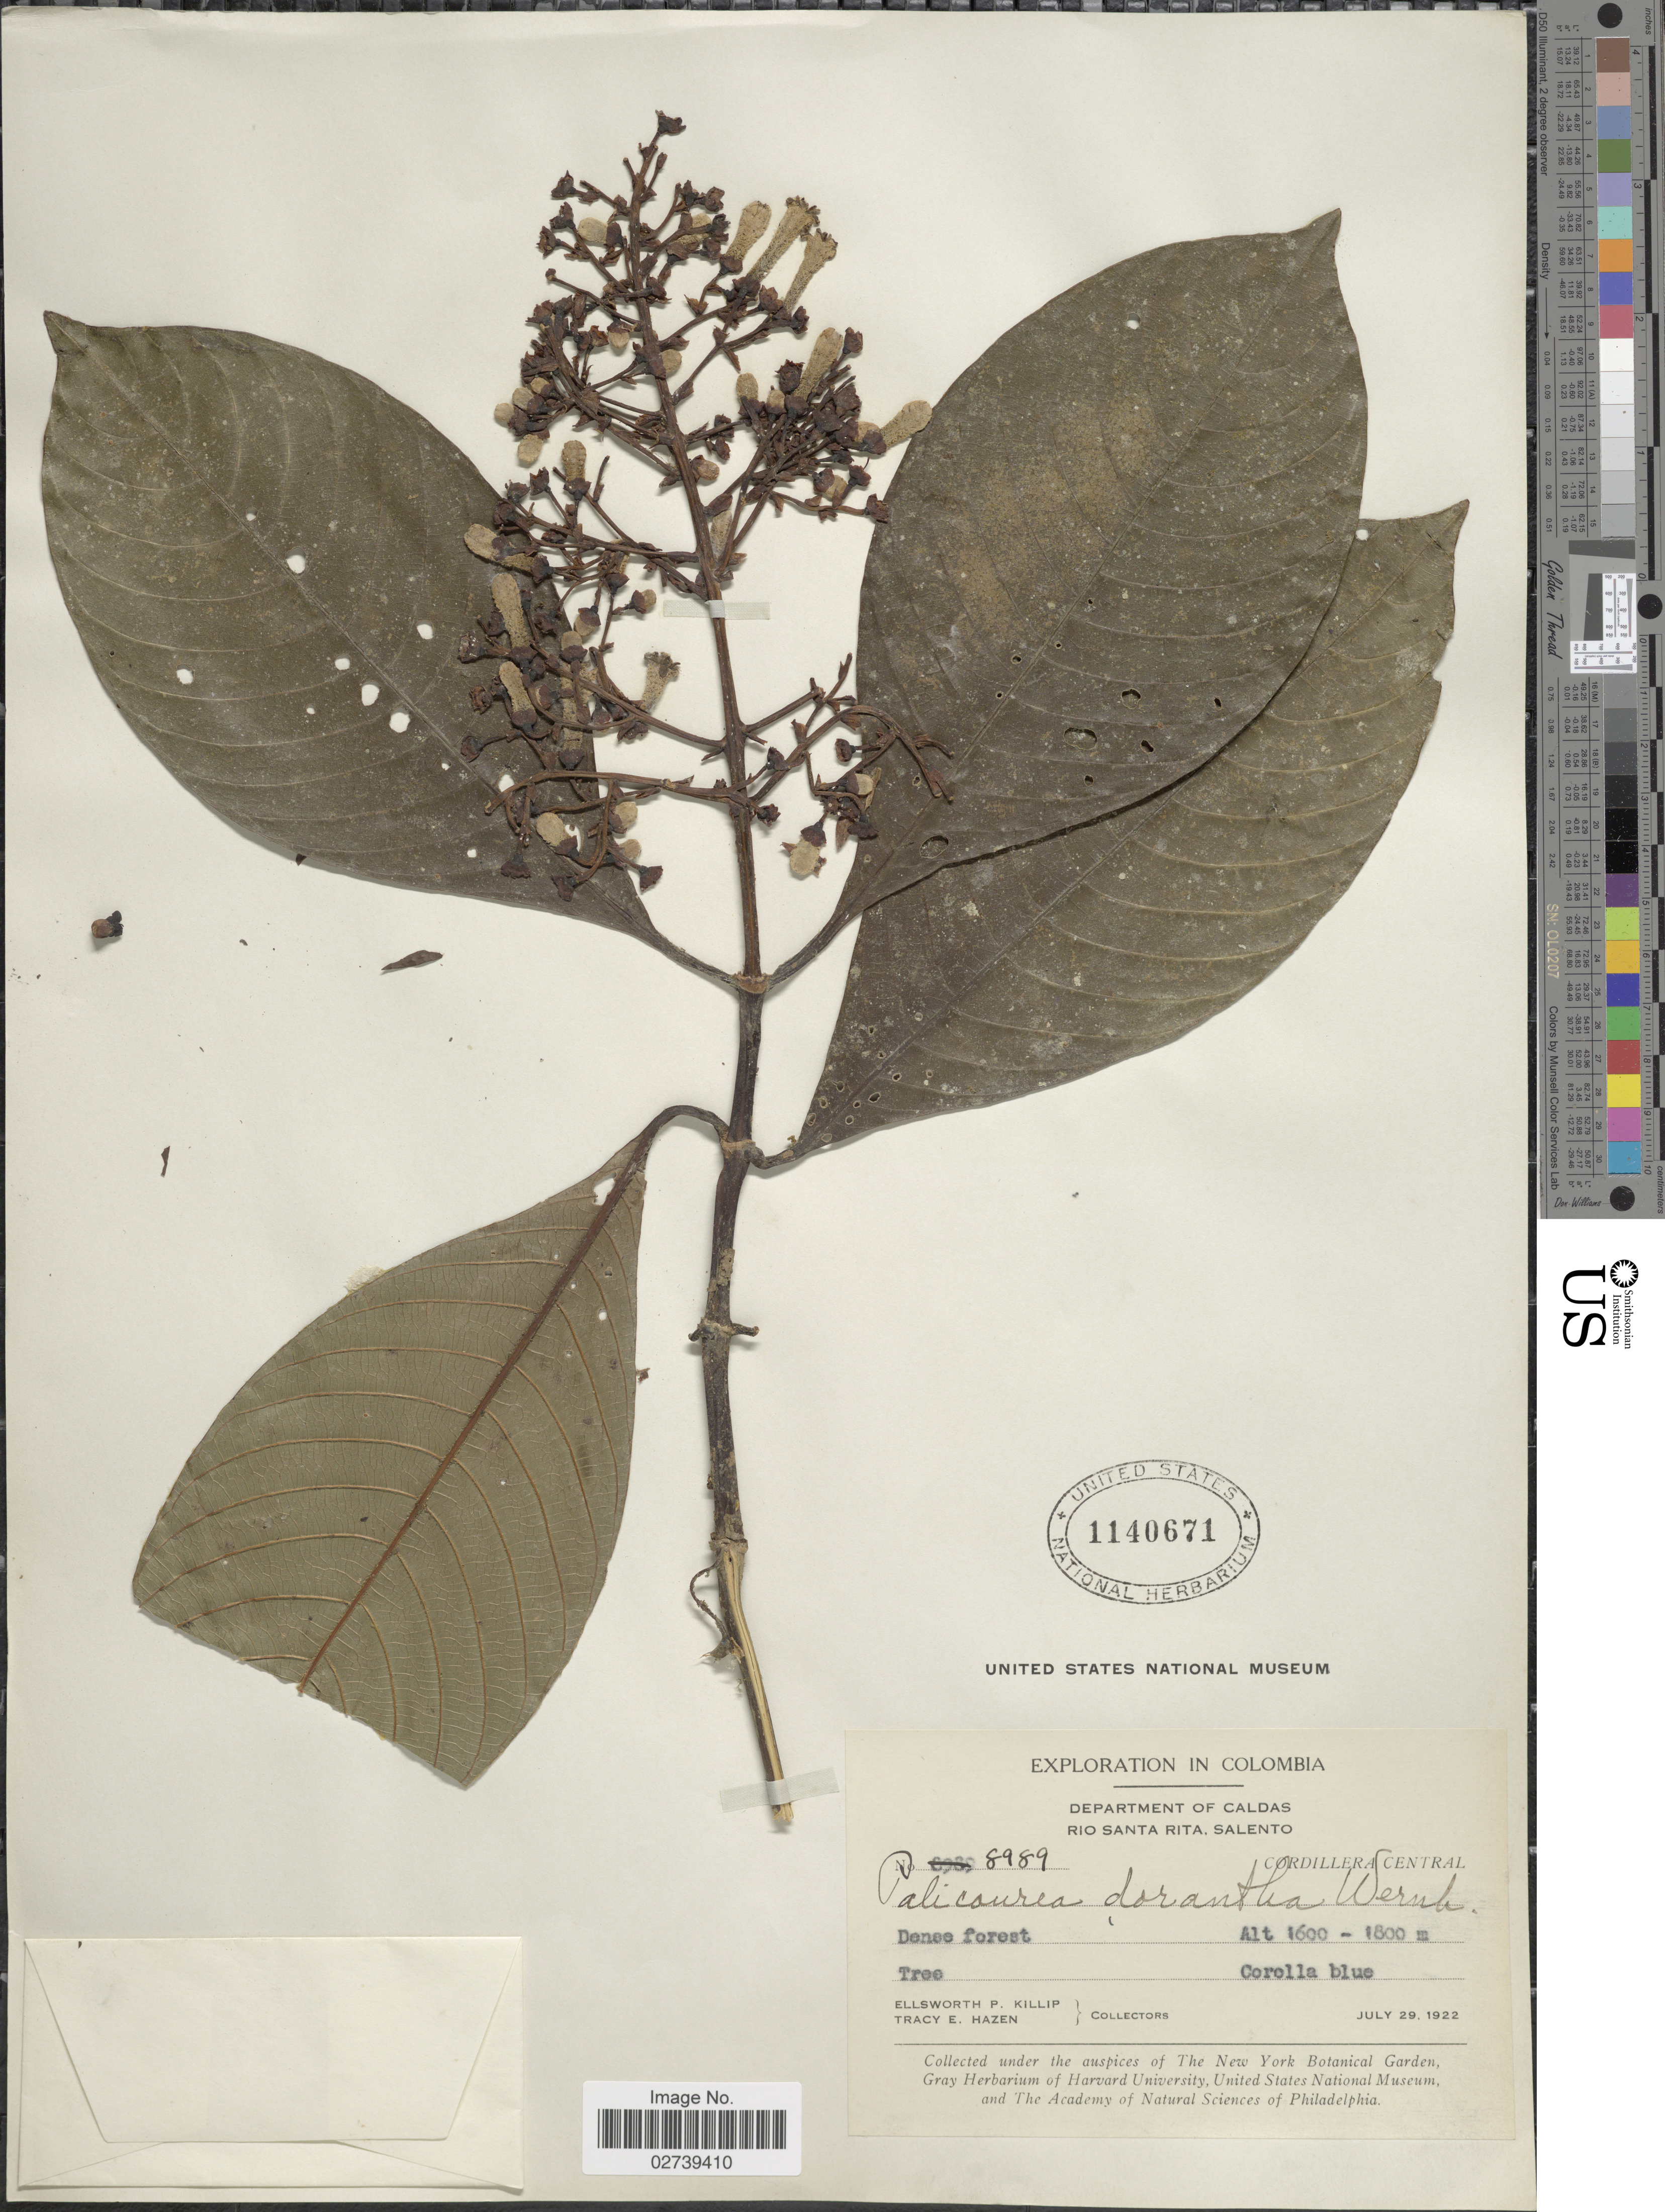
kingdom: Plantae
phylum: Tracheophyta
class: Magnoliopsida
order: Gentianales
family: Rubiaceae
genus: Palicourea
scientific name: Palicourea dorantha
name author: Wernham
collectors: E. P. Killip & T. E. Hazen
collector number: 8989*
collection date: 1922-07-29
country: Colombia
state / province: Caldas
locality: Rio Santa Rita, Salento, Cordillera Central.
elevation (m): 1600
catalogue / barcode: US 1140671